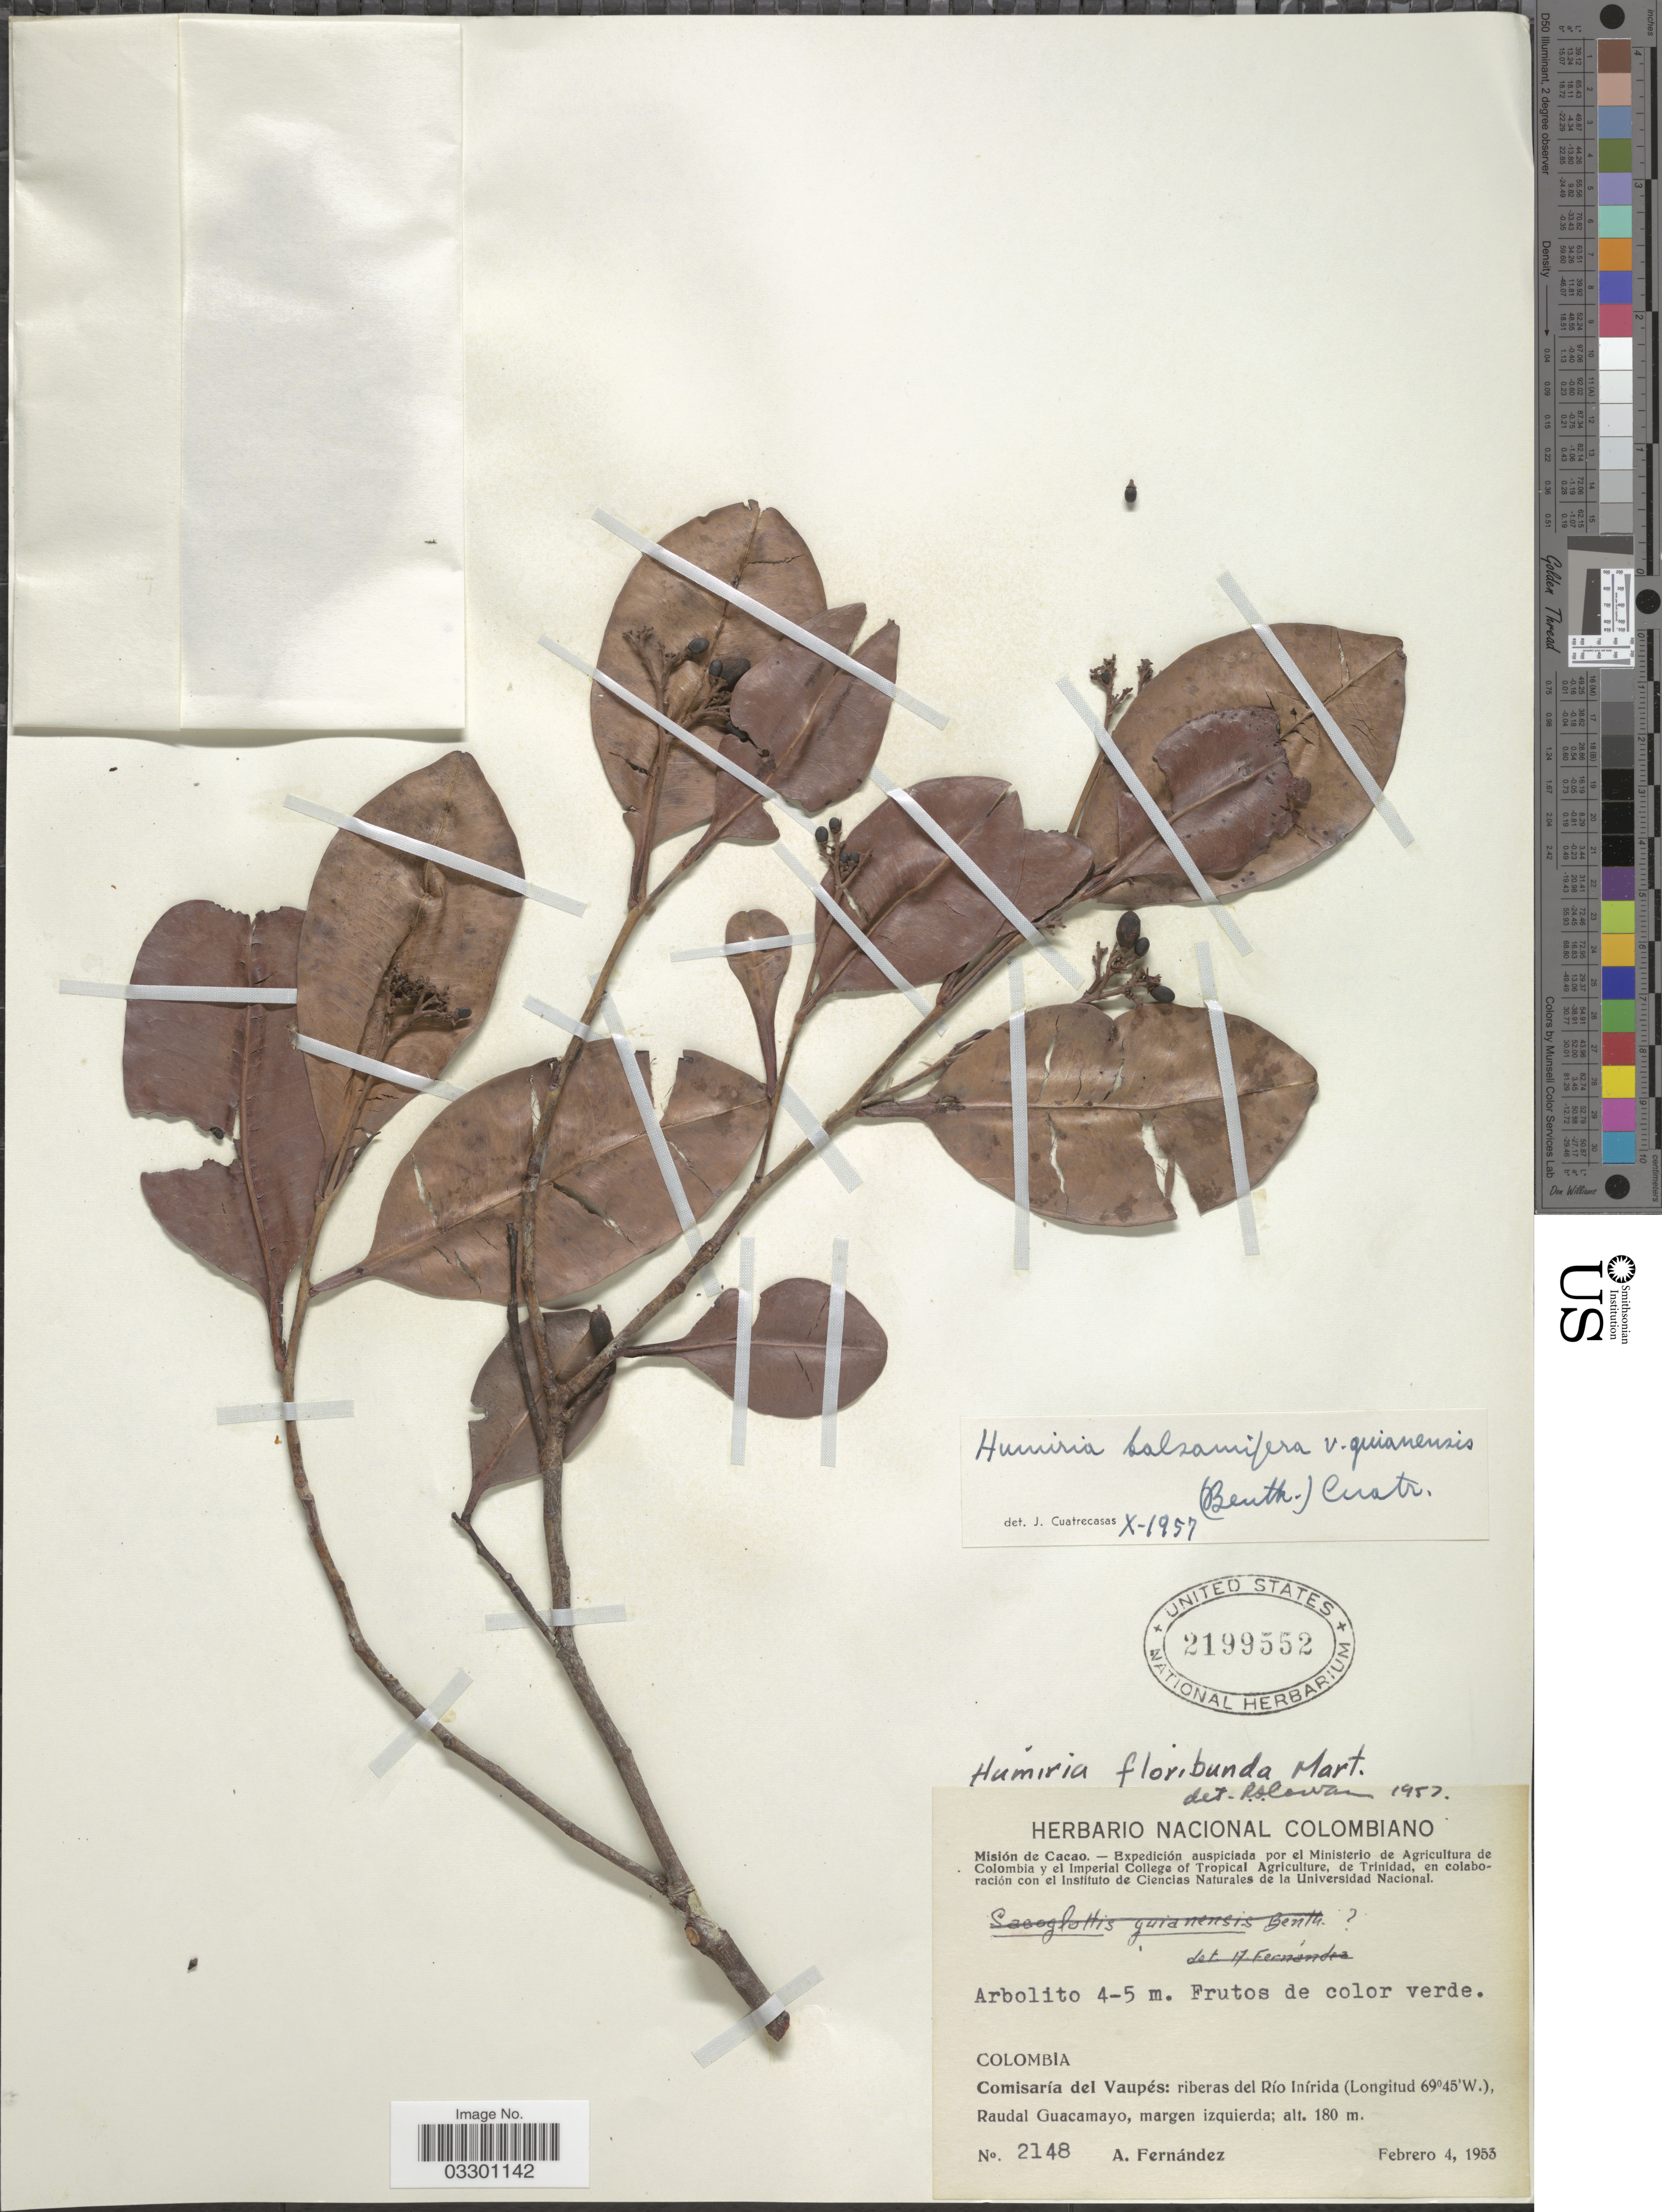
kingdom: Plantae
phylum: Tracheophyta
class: Magnoliopsida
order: Malpighiales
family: Humiriaceae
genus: Humiria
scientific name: Humiria balsamifera var. guianensis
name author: (Benth.) Cuatrec.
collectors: A. Fernández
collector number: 2148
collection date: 1953-02-04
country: Colombia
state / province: Vaupés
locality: Comisaría del Vaupés: riberas del Río Inírida, Raudal Guacamayo.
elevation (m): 180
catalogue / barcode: US 2199552